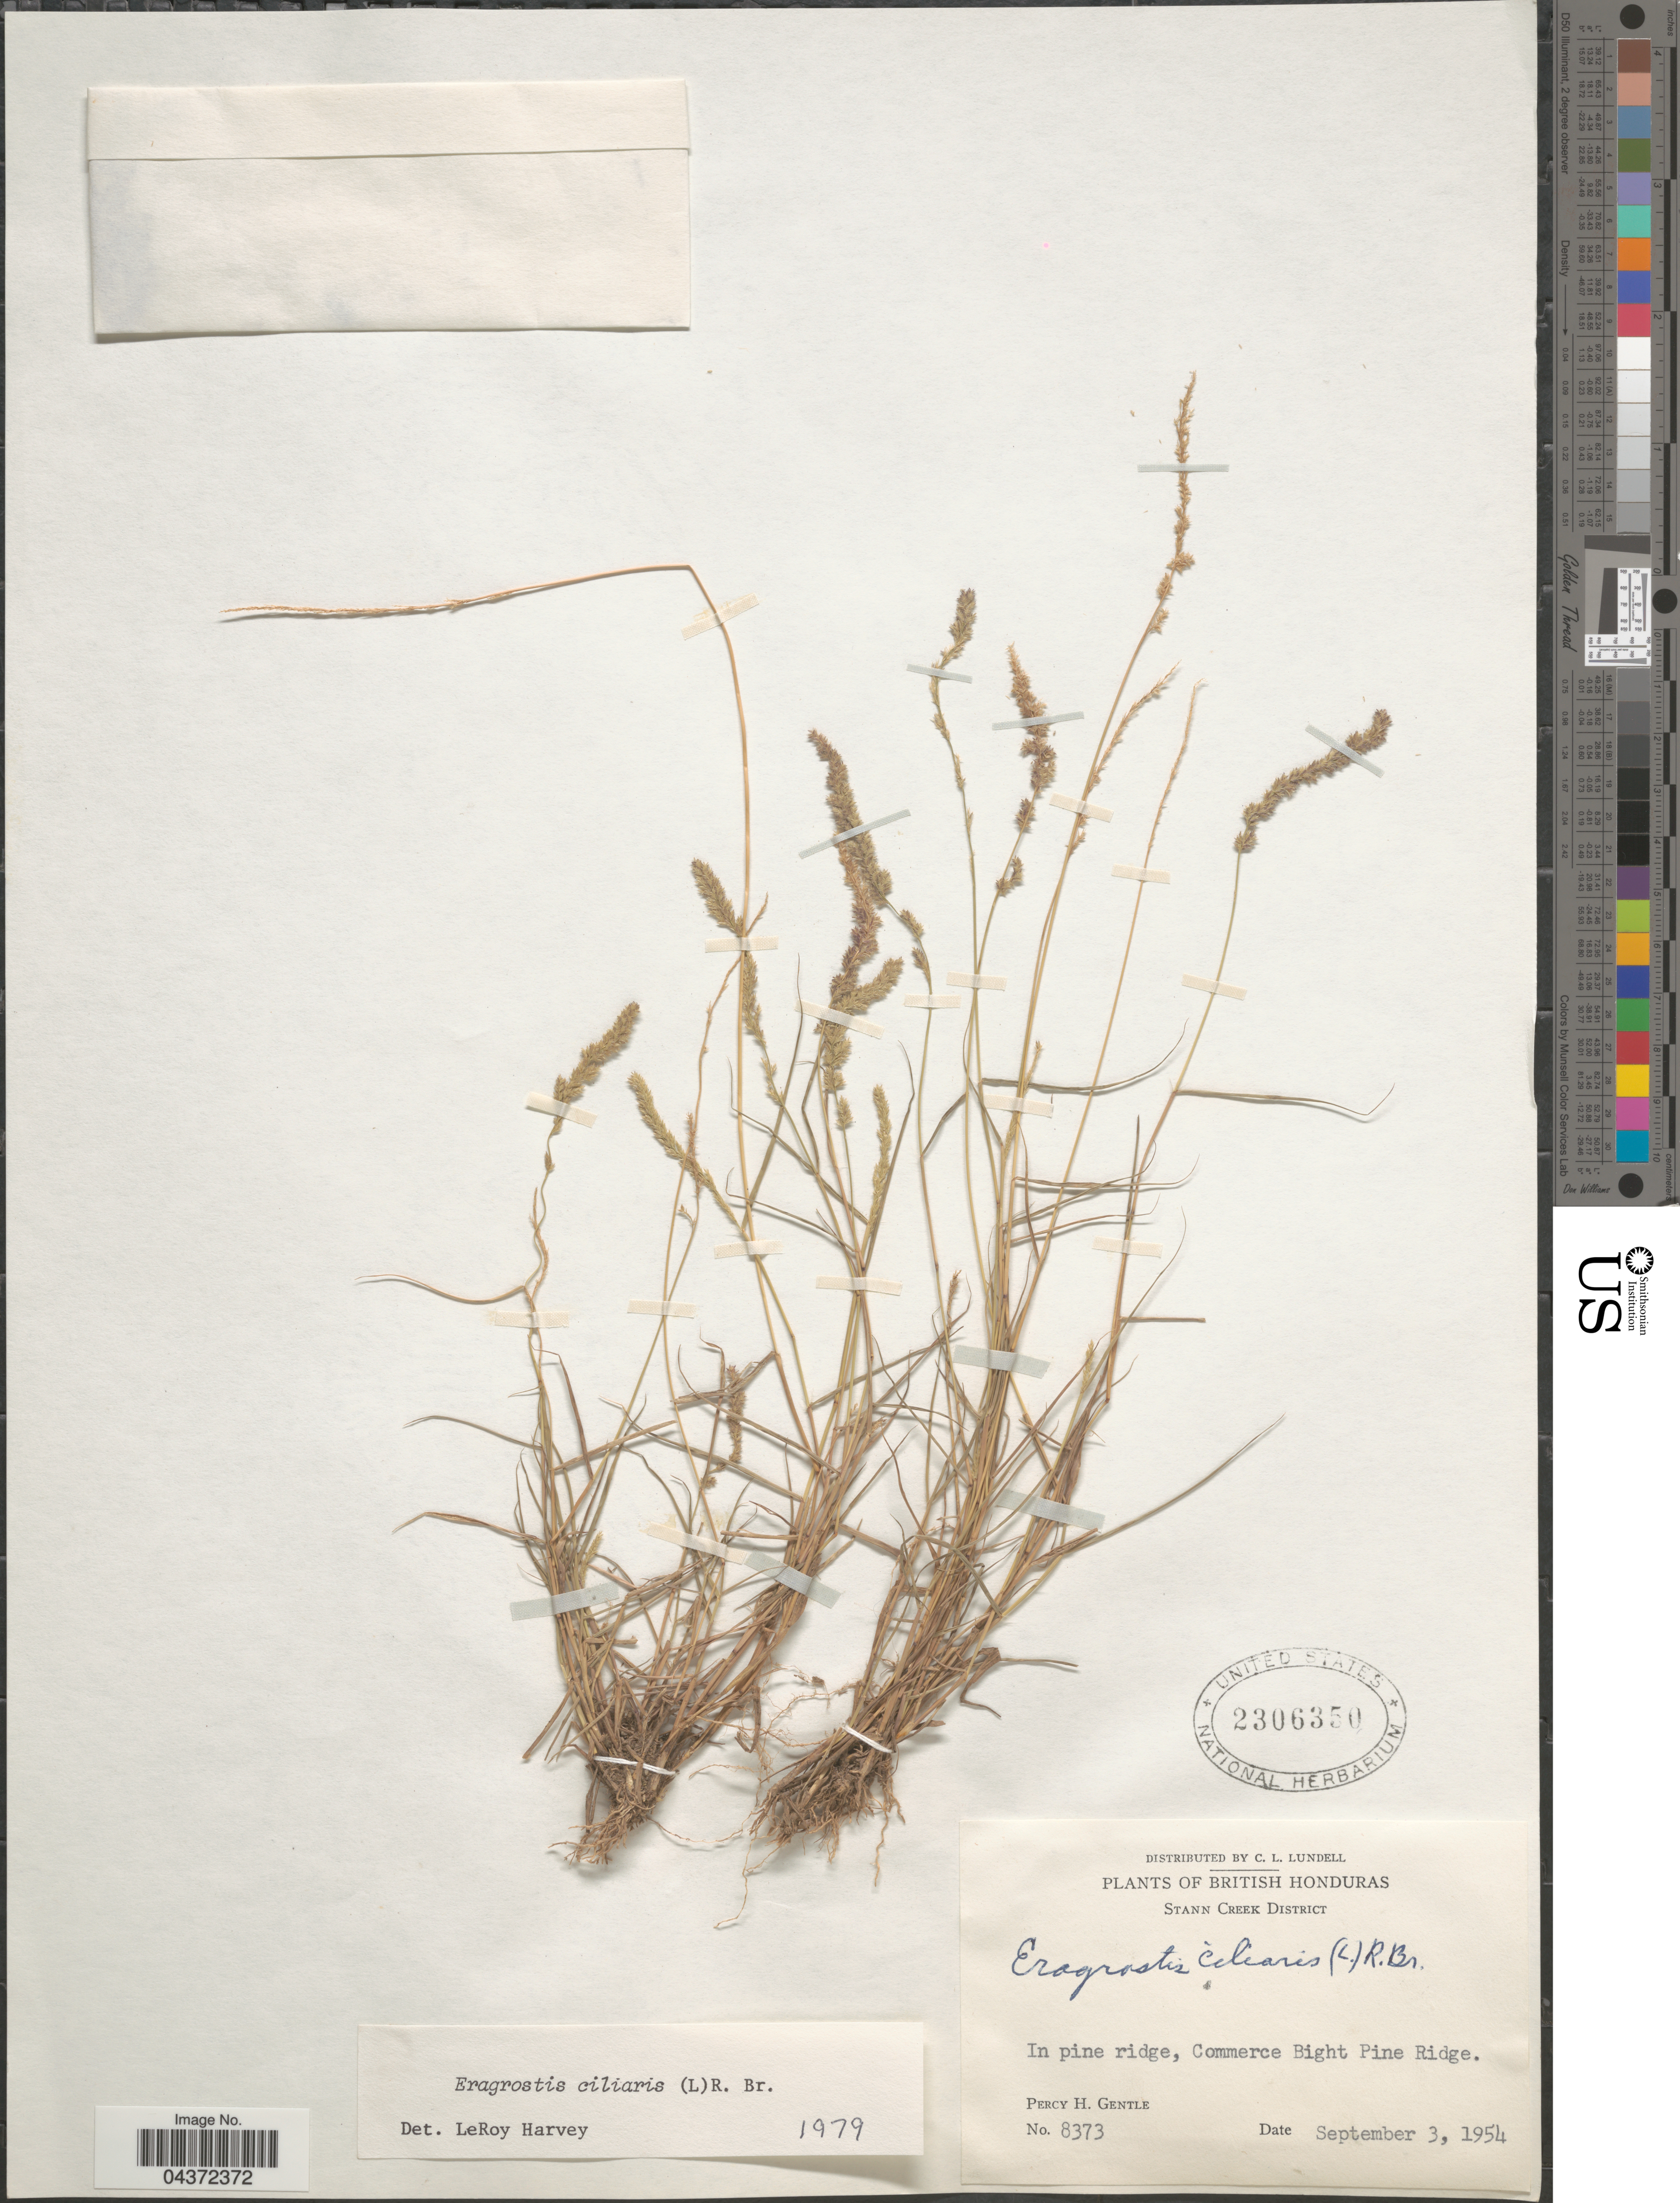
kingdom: Plantae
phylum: Tracheophyta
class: Liliopsida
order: Poales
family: Poaceae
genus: Eragrostis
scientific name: Eragrostis ciliaris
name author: (L.) R. Br.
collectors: P. H. Gentle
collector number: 8373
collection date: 1954-09-03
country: Belize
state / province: Stann Creek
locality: British Honduras. Stann Creek District. In pine ridge, Commerce Bight Pine Ridge.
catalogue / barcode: US 2306350